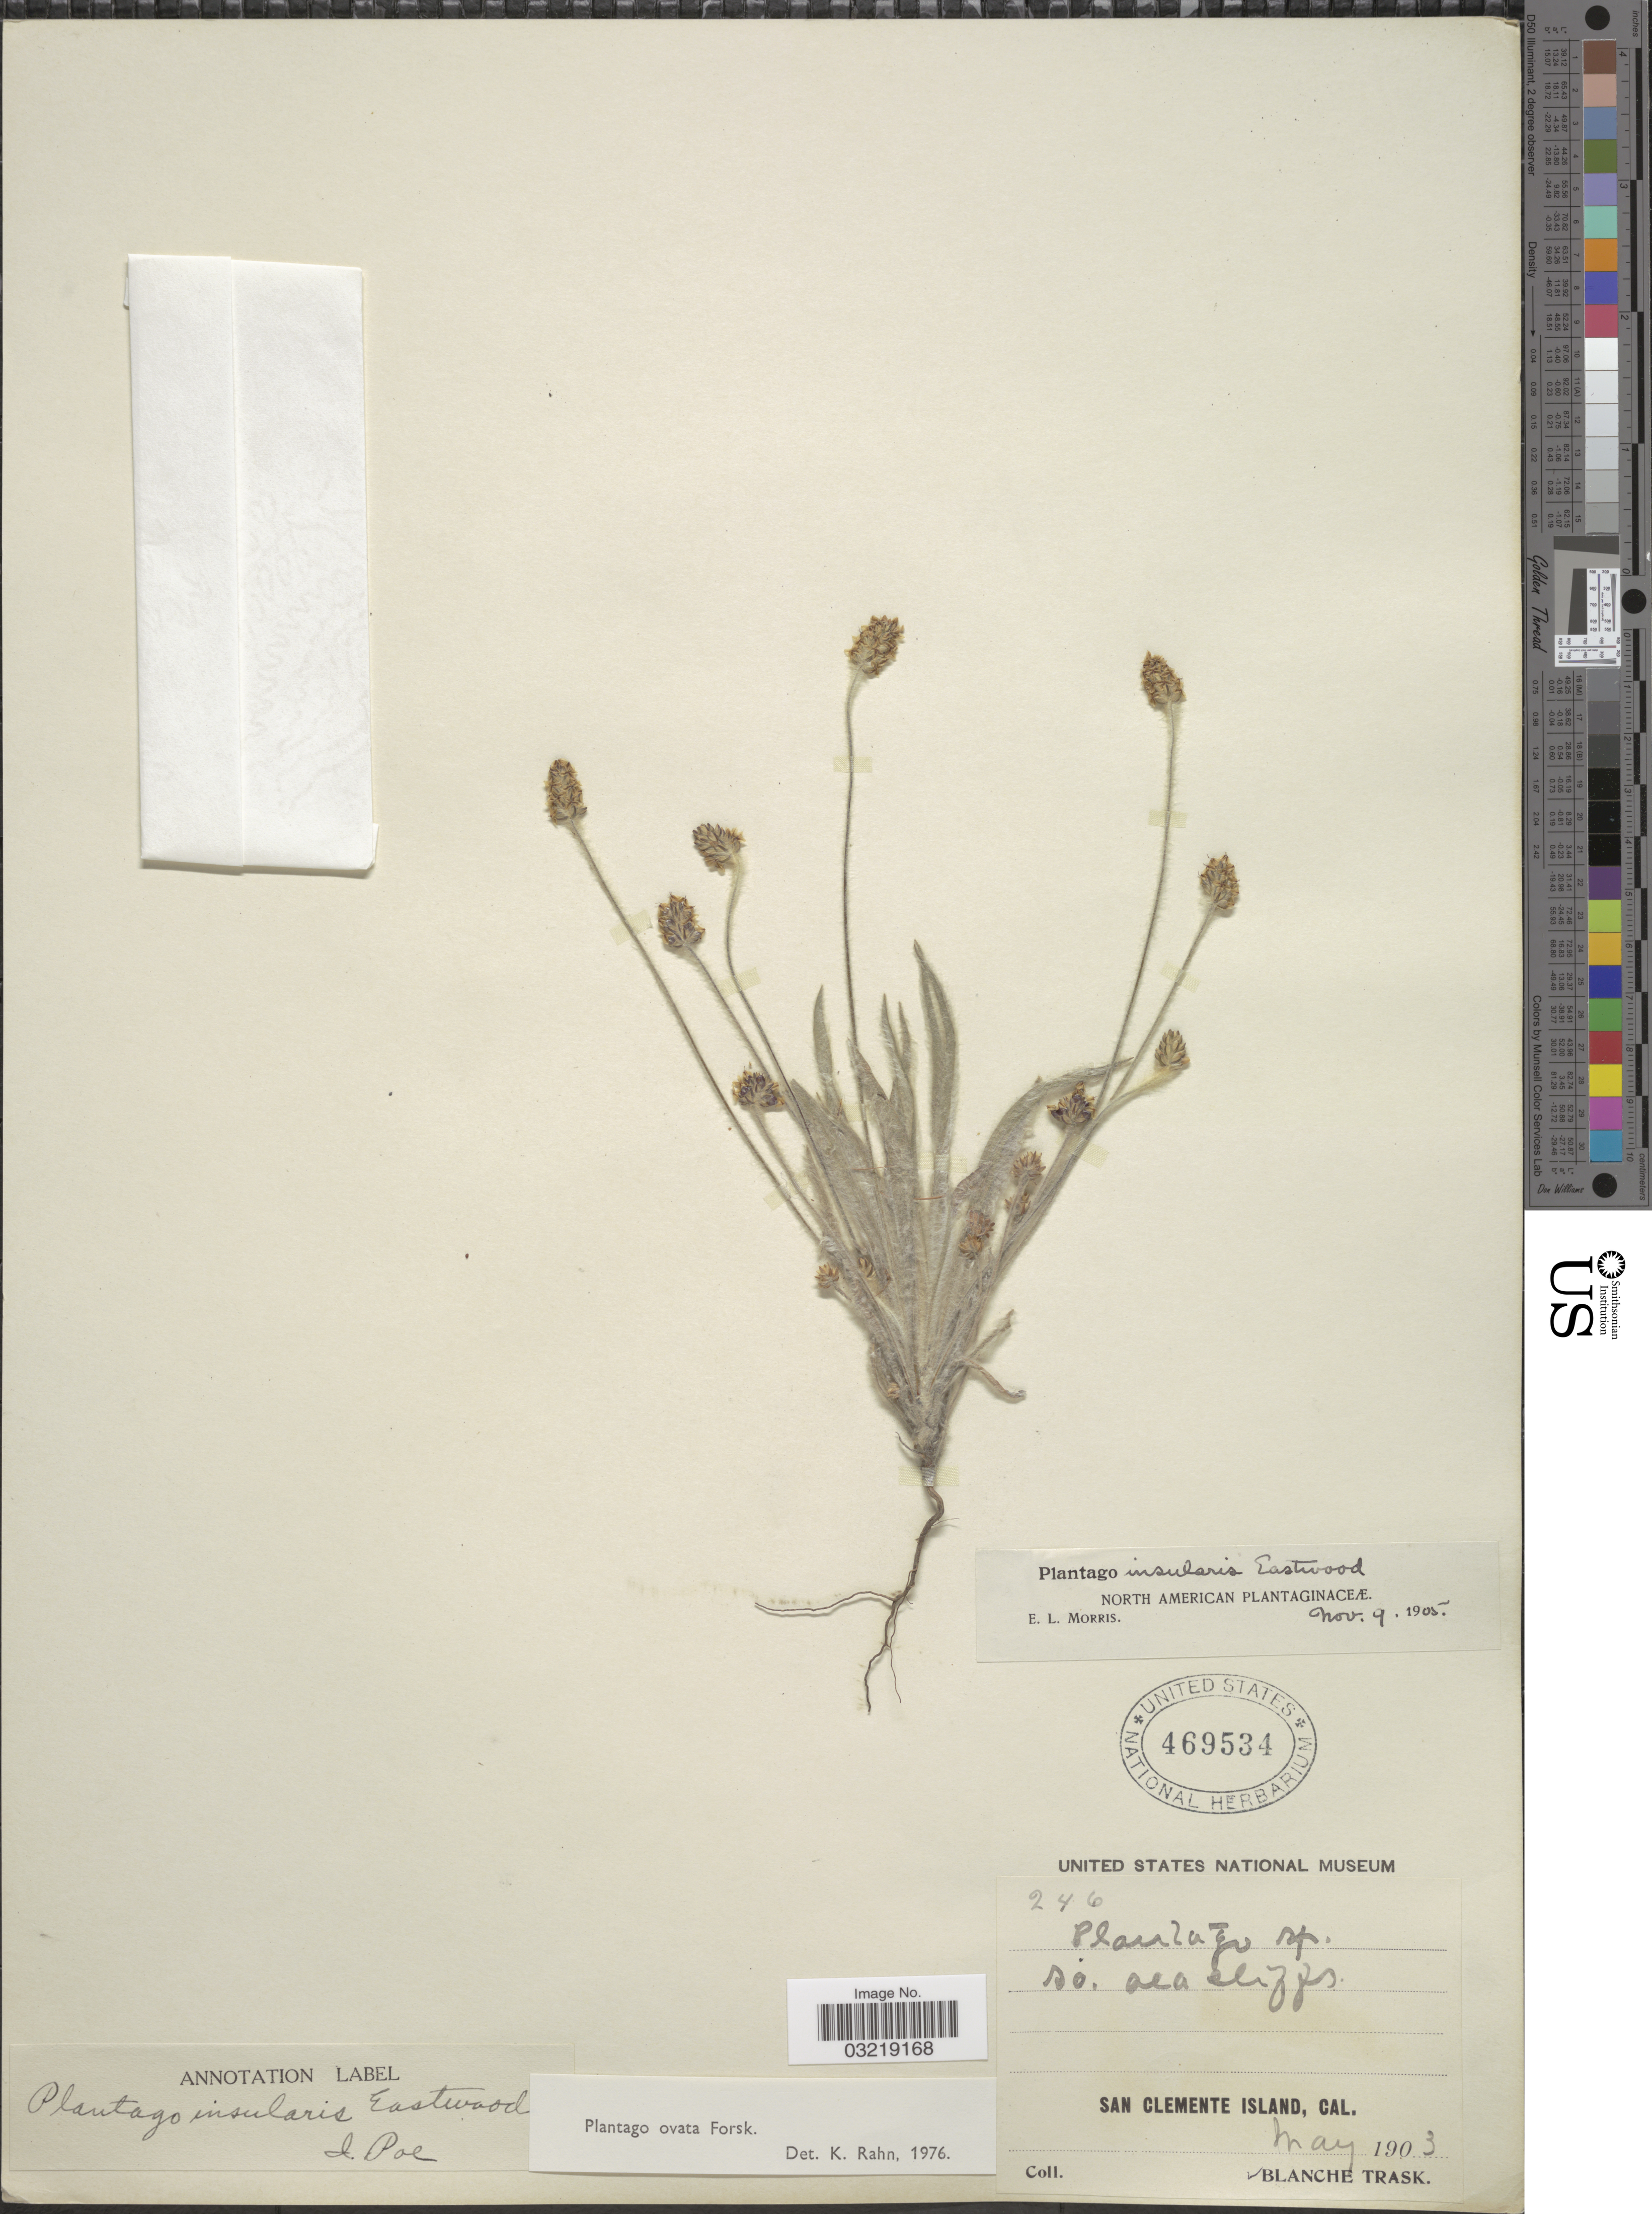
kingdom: Plantae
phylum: Tracheophyta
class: Magnoliopsida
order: Lamiales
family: Plantaginaceae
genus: Plantago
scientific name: Plantago ovata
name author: Forssk.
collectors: B. Trask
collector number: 246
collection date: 1903-05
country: United States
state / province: California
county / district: Los Angeles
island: San Clemente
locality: San Clemente Island.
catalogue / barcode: US 469534